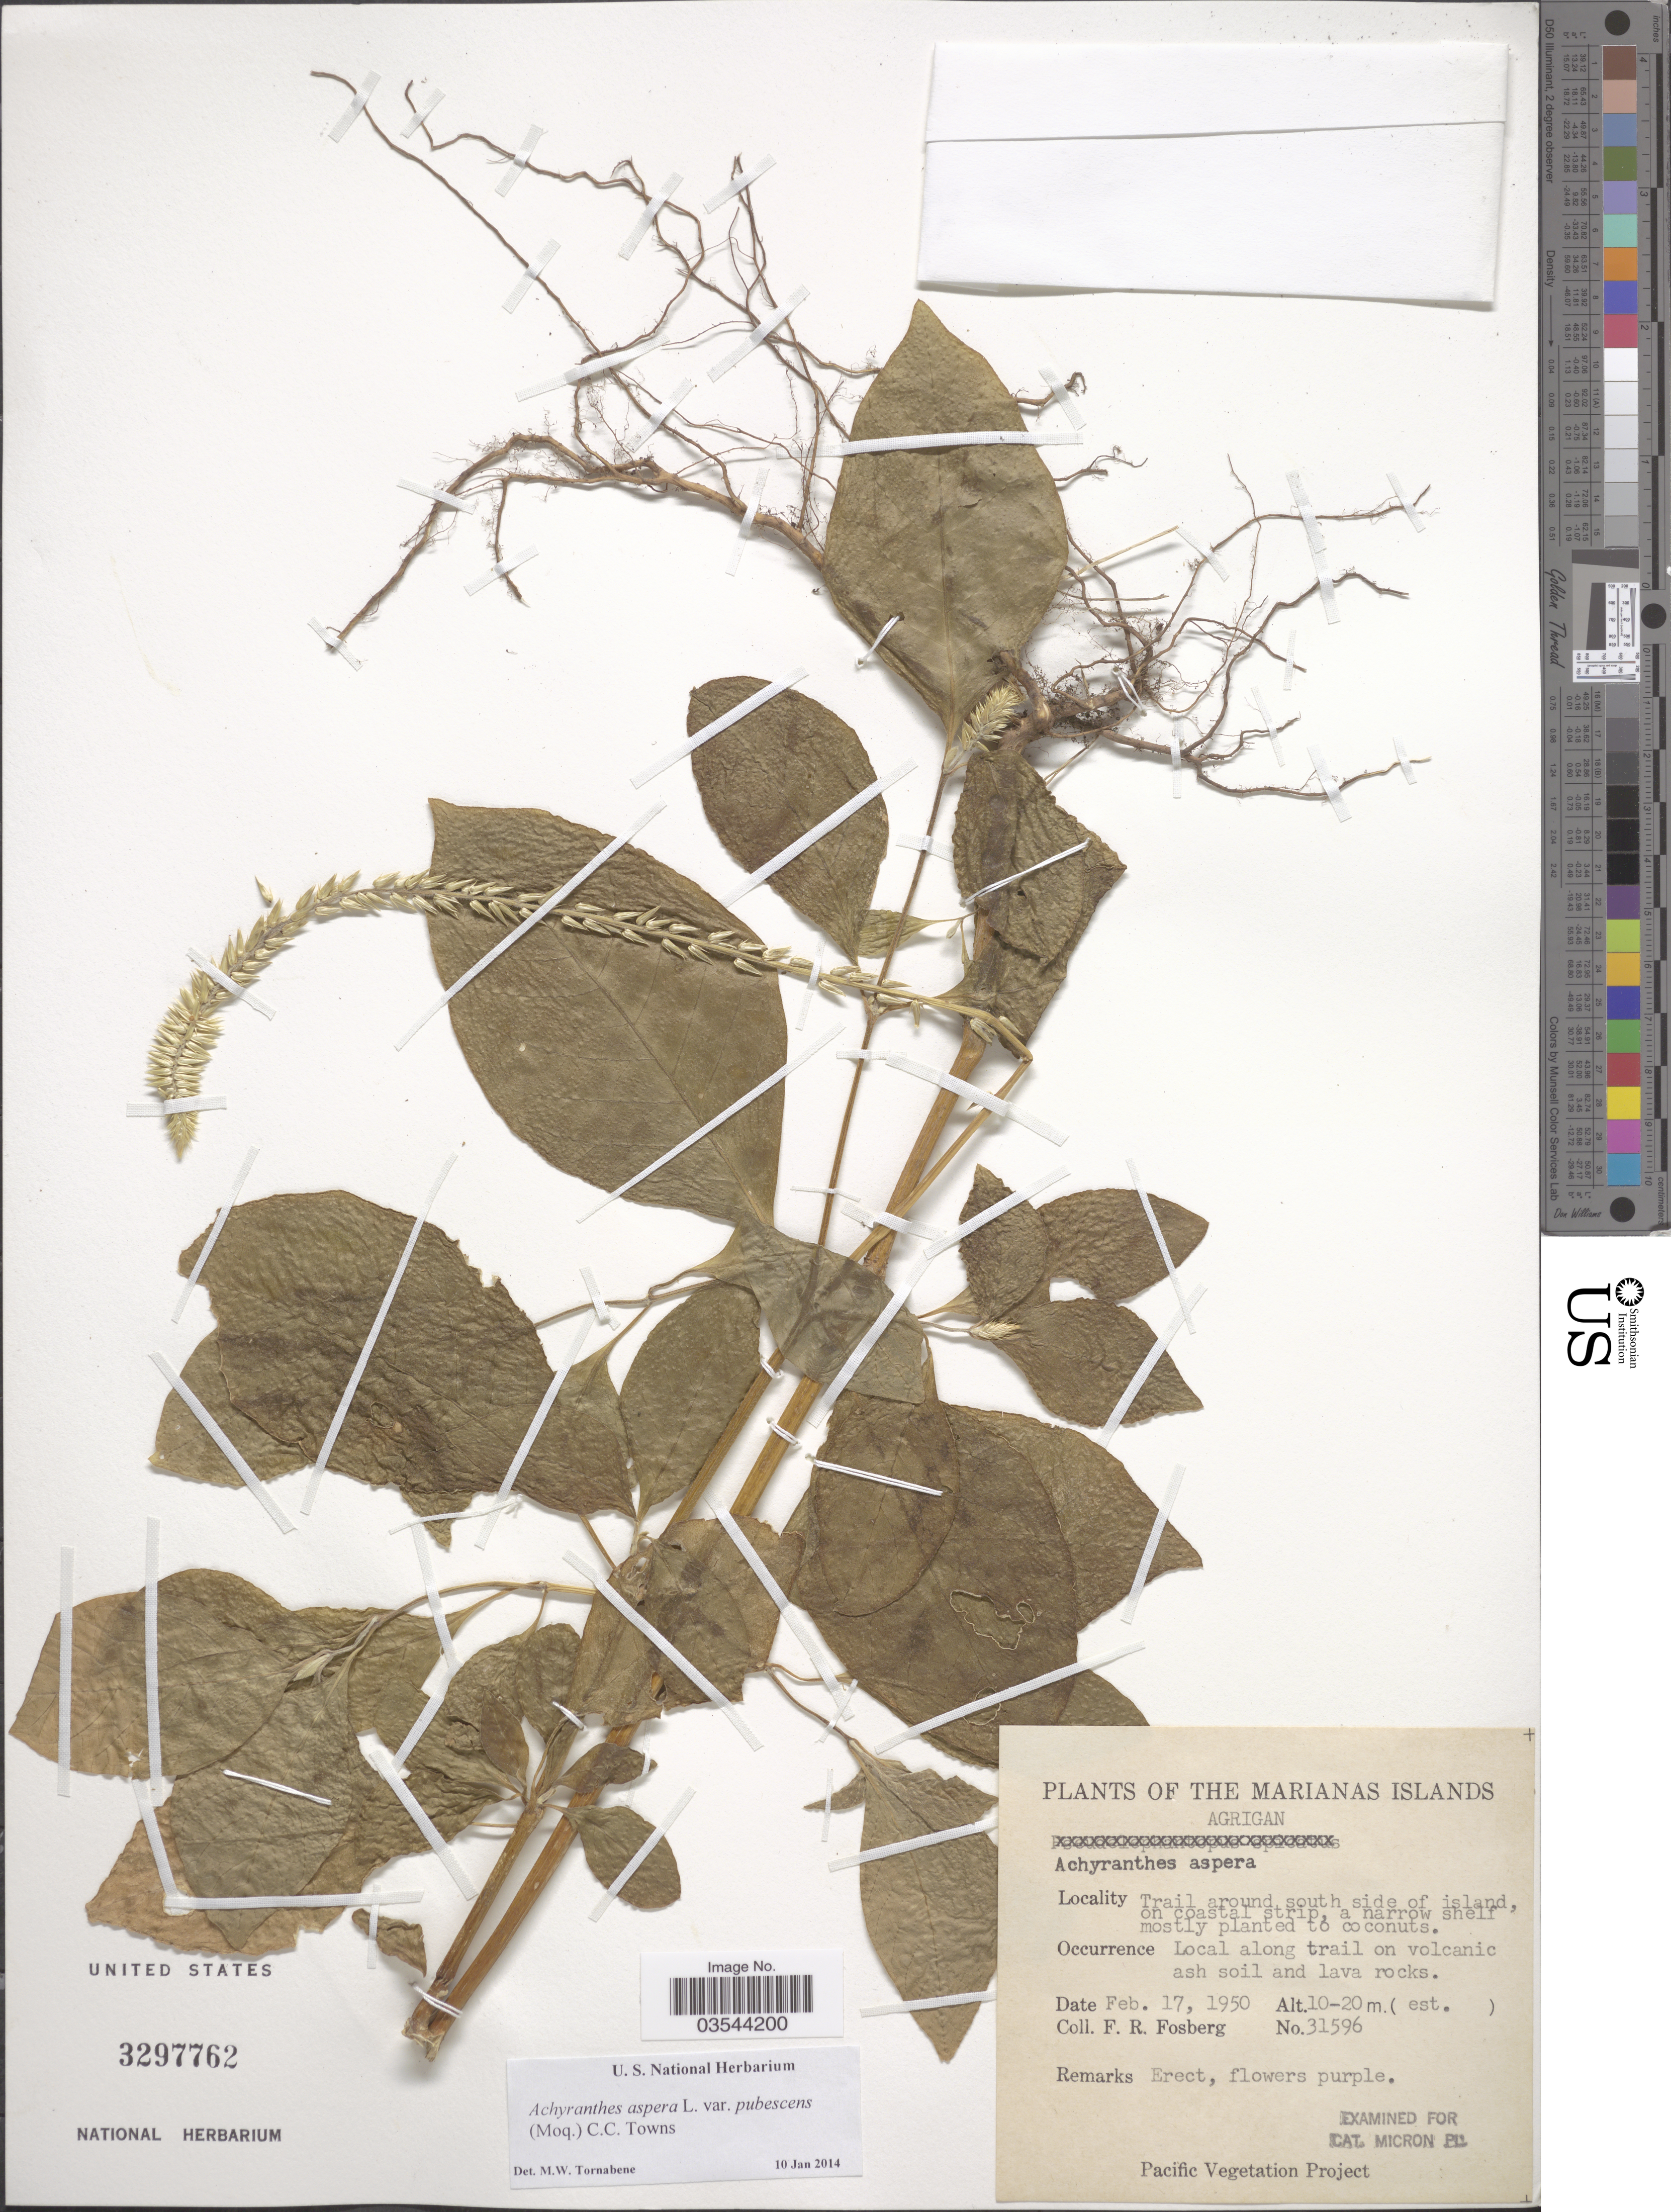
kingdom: Plantae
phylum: Tracheophyta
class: Magnoliopsida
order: Caryophyllales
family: Amaranthaceae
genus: Achyranthes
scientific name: Achyranthes aspera var. pubescens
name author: (Moq.) M. Gómez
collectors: F. R. Fosberg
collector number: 31596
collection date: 1950-02-17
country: Northern Mariana Islands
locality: The Marianas Islands. Agrigan. Trail around south side of island, on coastal strip.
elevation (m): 10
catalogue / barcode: US 3297762